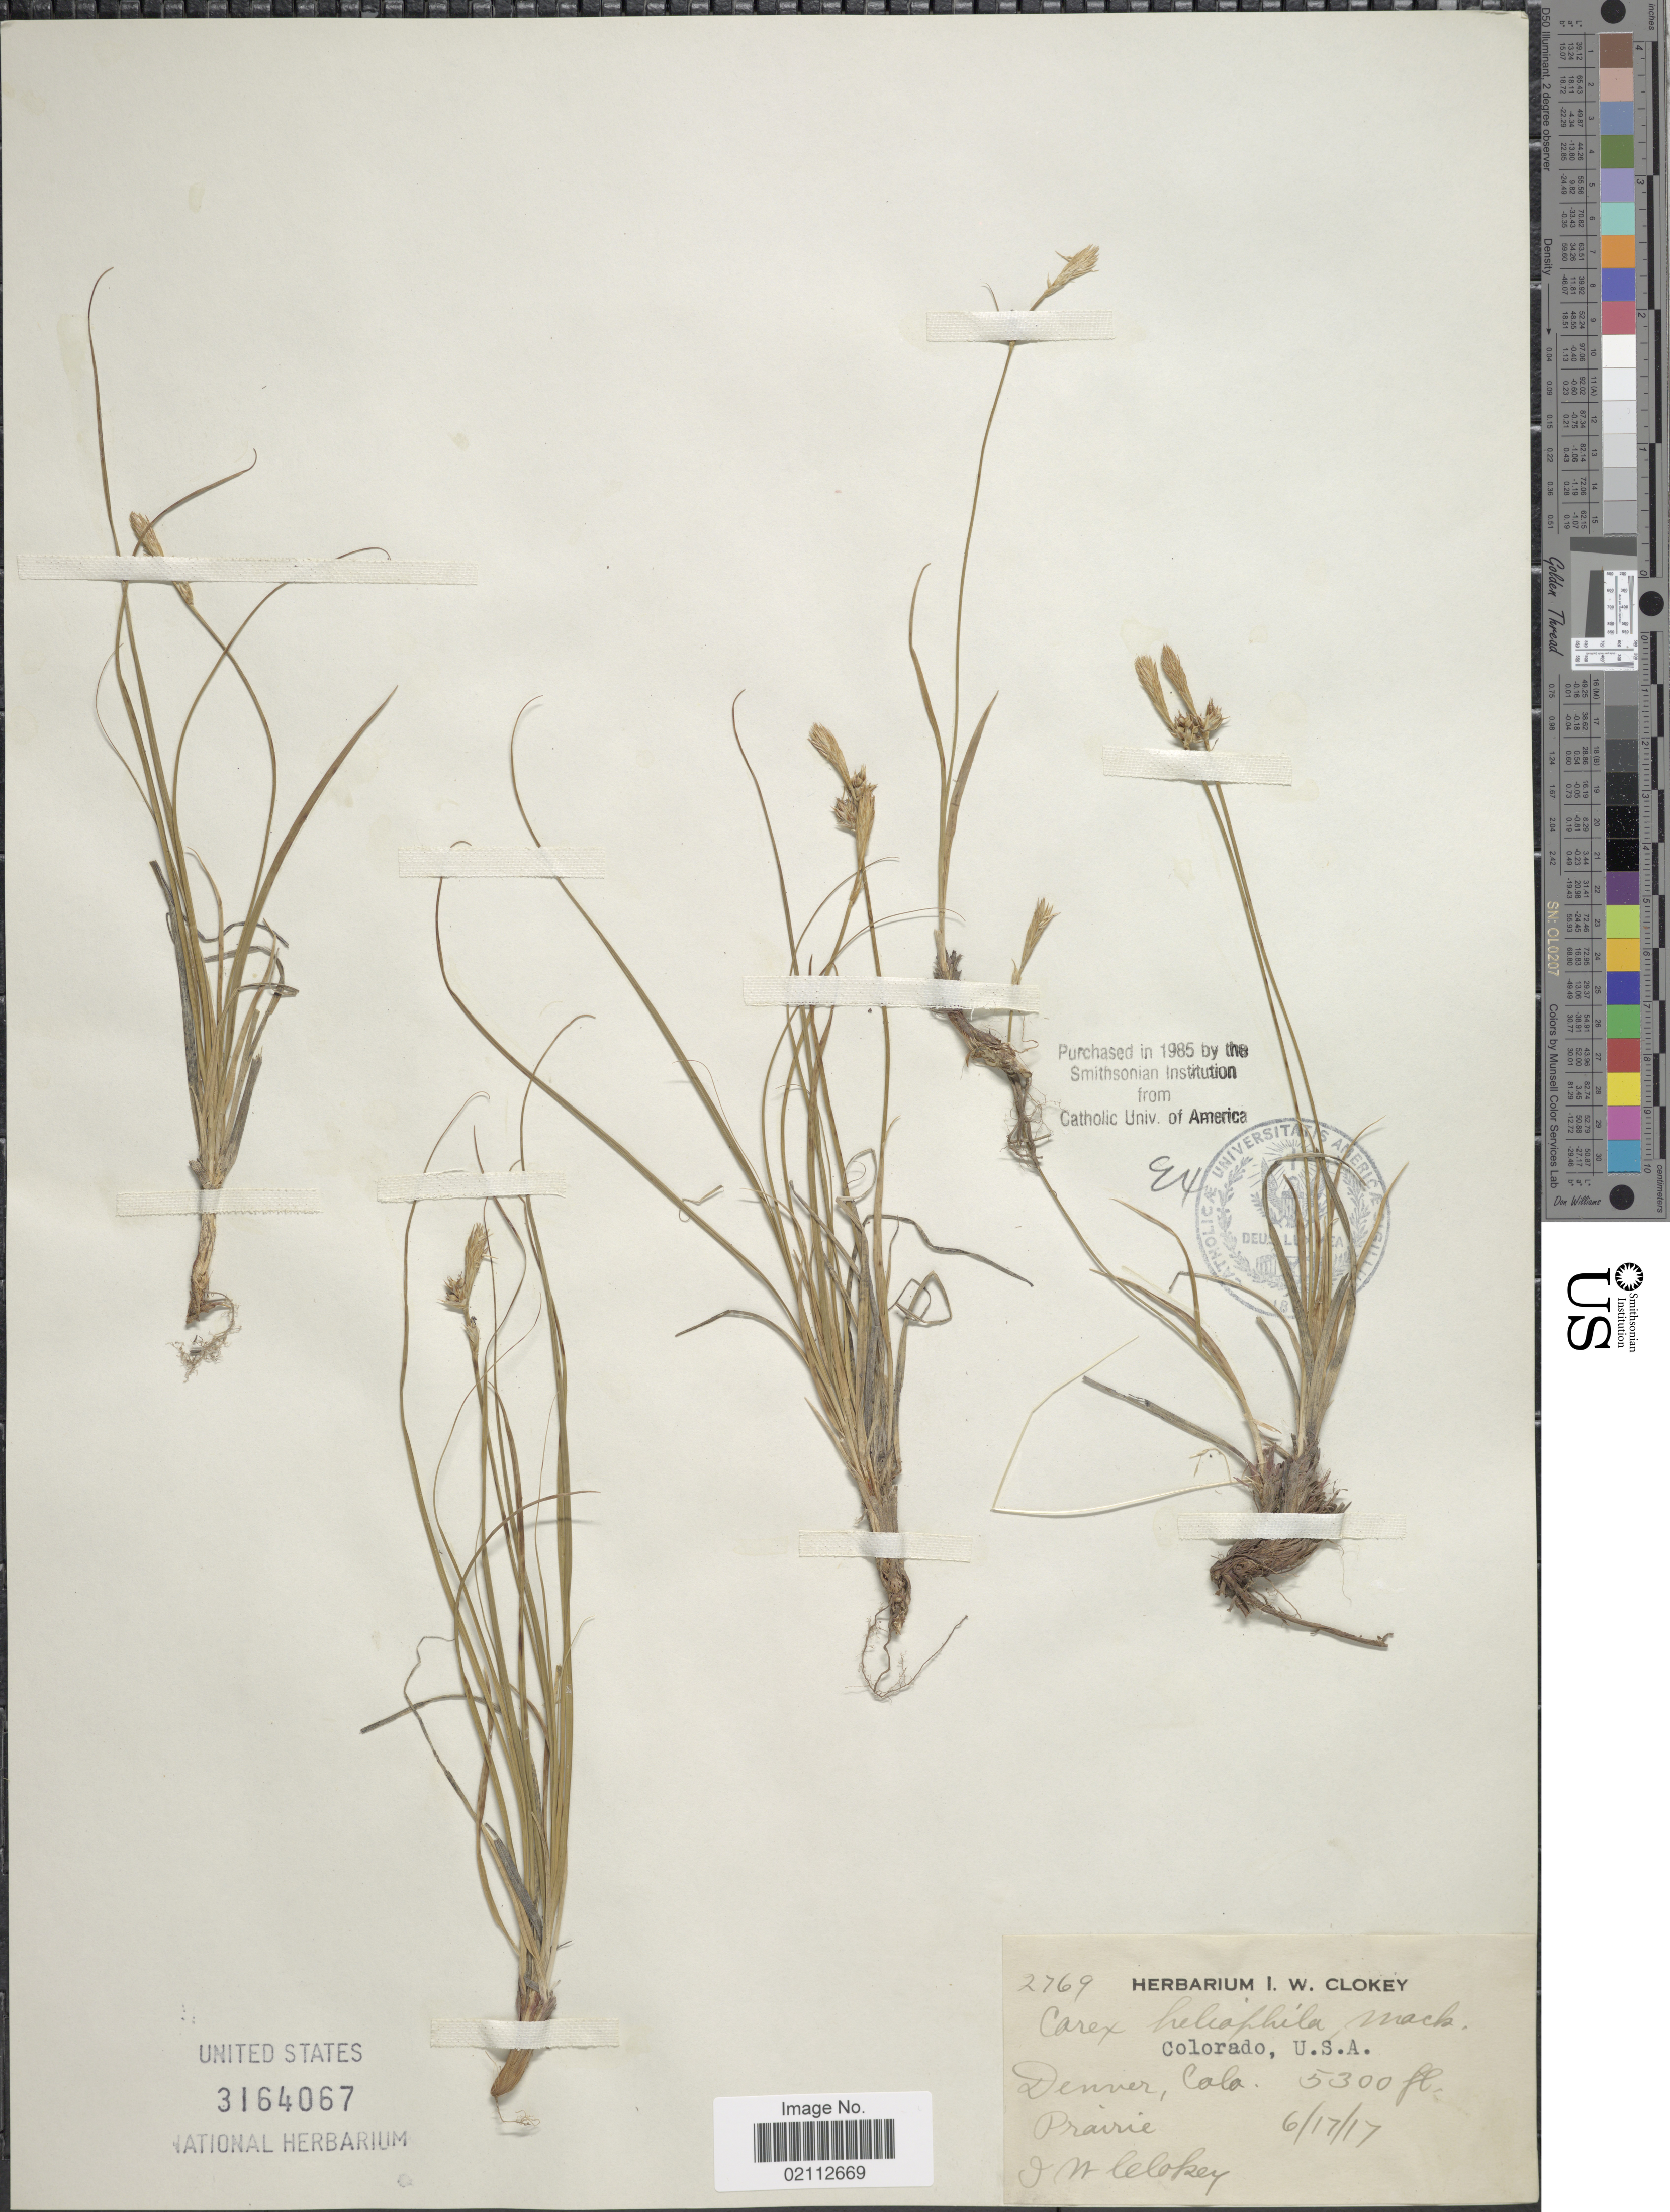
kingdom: Plantae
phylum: Tracheophyta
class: Liliopsida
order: Poales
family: Cyperaceae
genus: Carex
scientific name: Carex heliophila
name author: Mack.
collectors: I. W. Clokey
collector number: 2769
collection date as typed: Transcribed d/m/y: 17/6/17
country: United States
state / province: Colorado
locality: Denver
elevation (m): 1615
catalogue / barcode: US 3164067